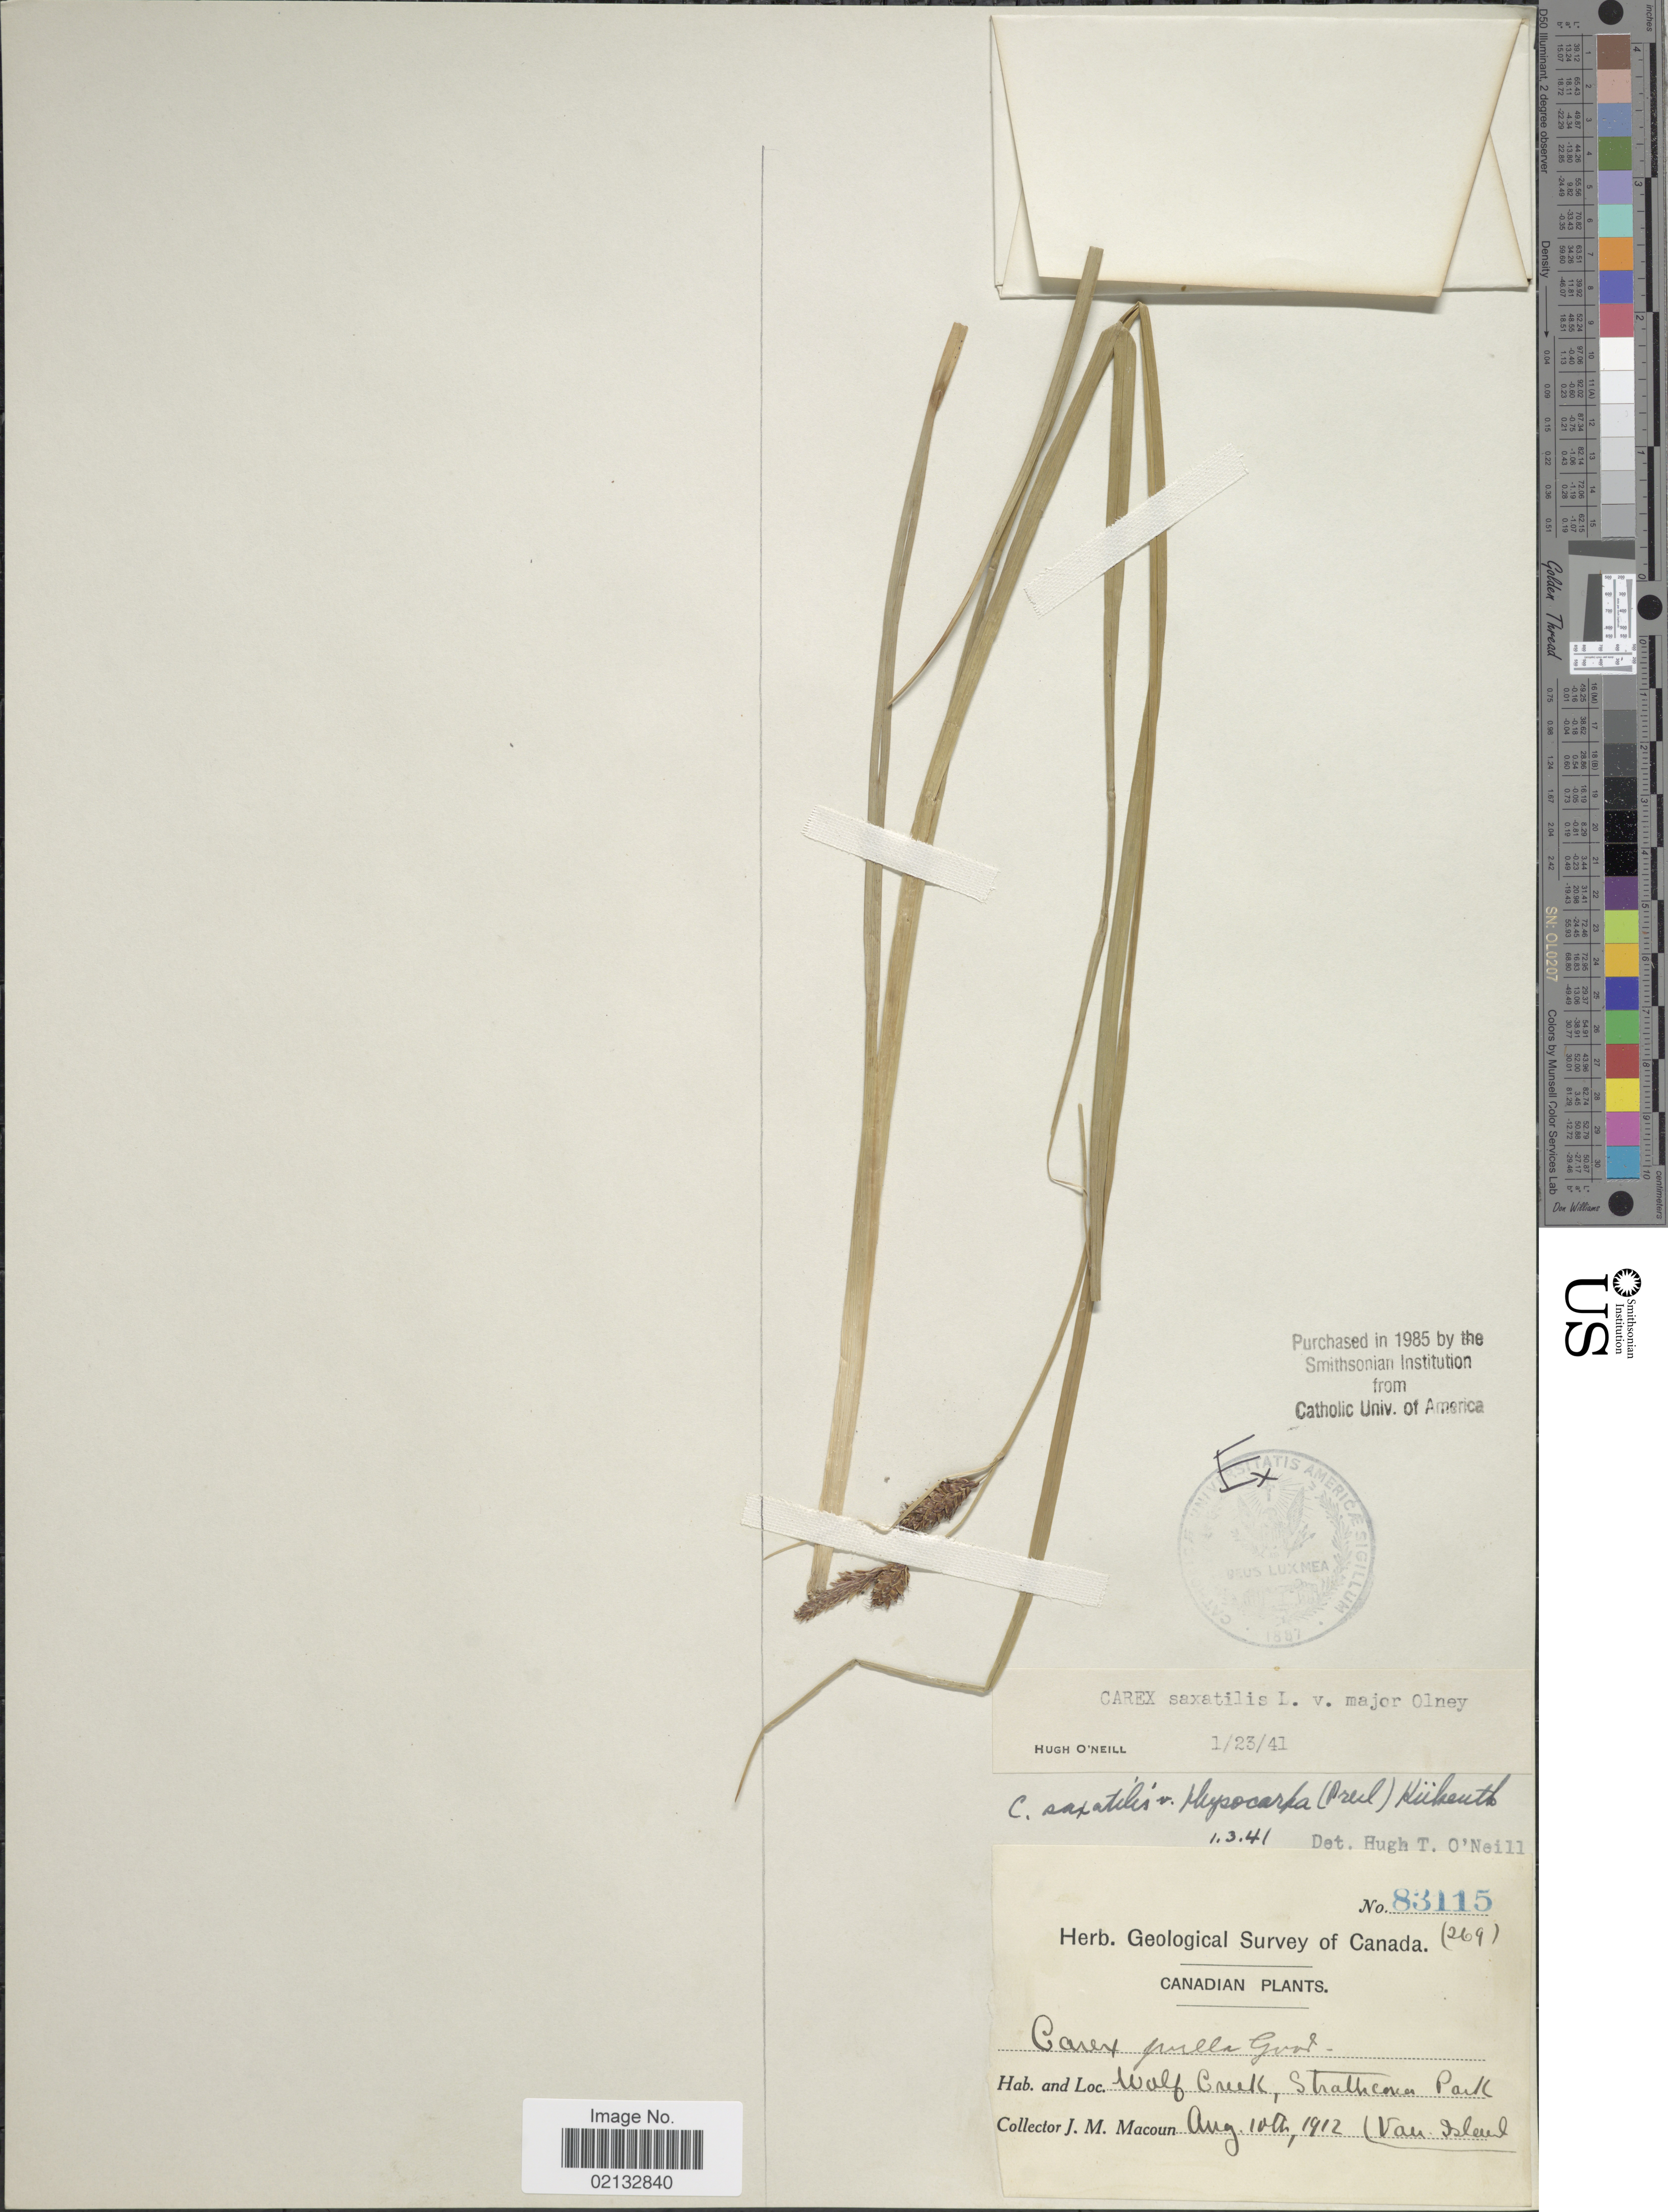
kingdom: Plantae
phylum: Tracheophyta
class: Liliopsida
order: Poales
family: Cyperaceae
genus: Carex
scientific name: Carex saxatilis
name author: L.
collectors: J. M. Macoun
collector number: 83115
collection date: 1912-08-10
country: Canada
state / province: British Columbia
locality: Wolf Creek, Strathaven Park Van. Island